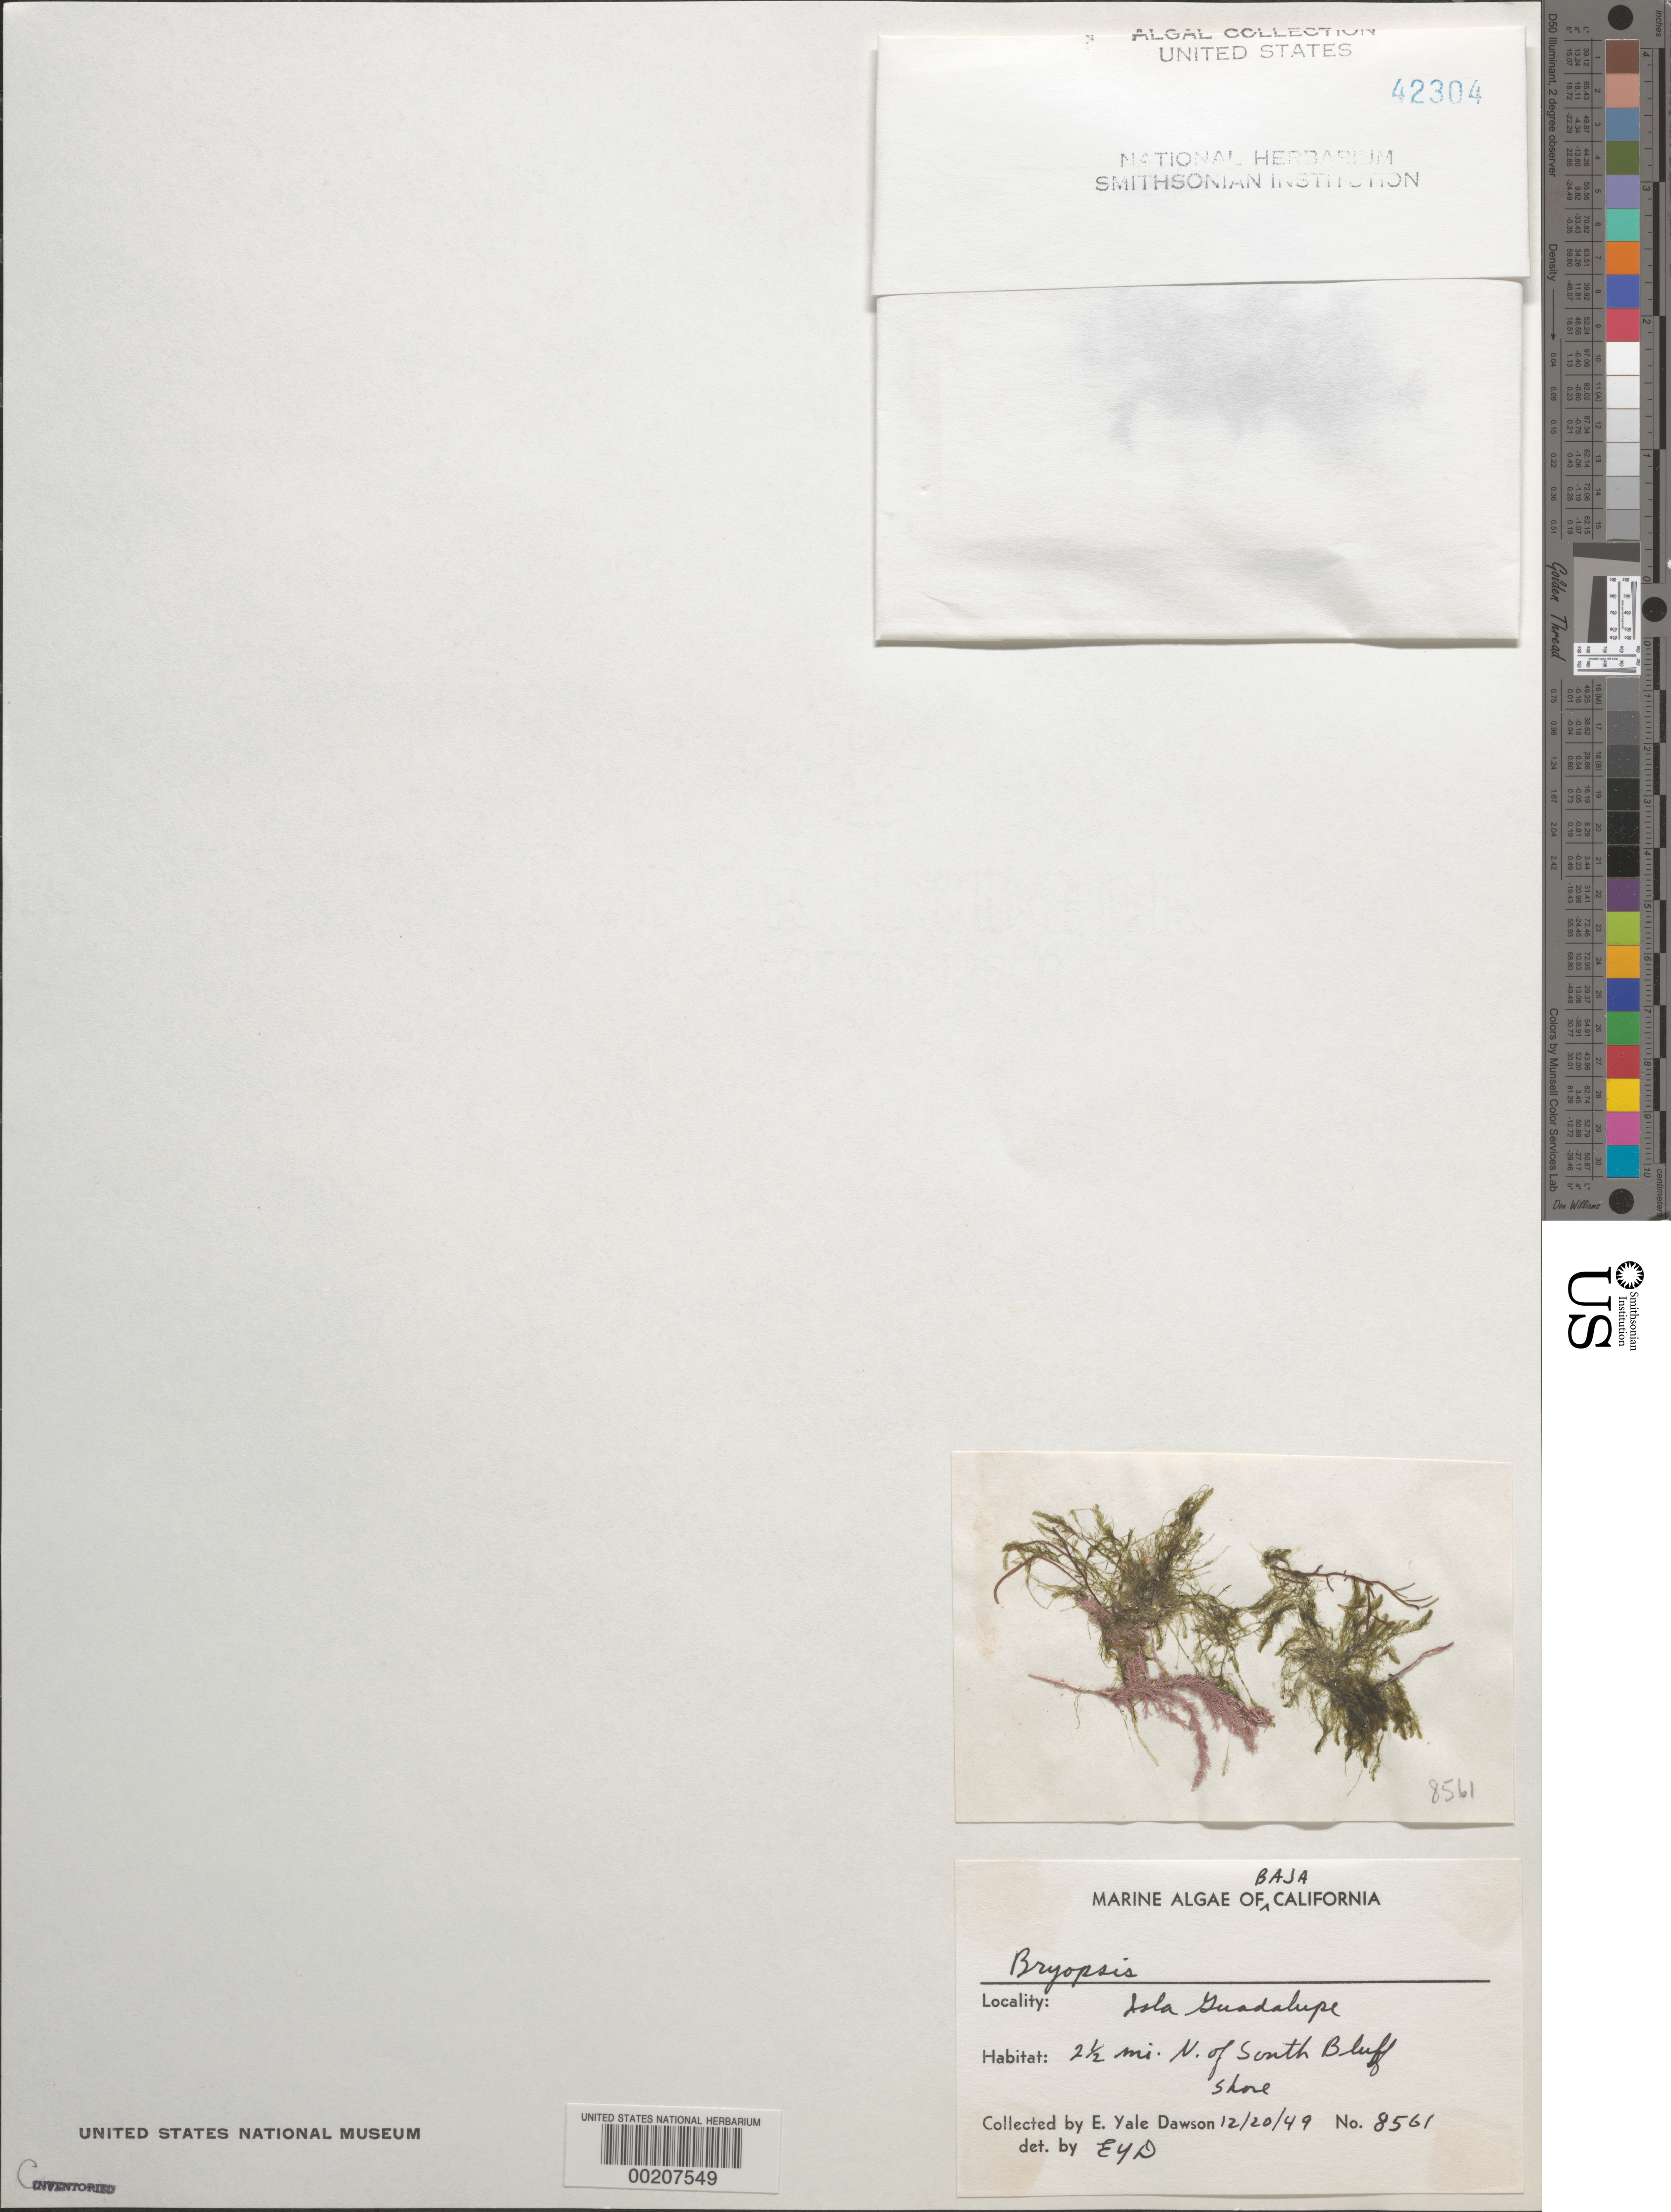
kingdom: Plantae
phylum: Chlorophyta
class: Ulvophyceae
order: Bryopsidales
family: Bryopsidaceae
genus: Bryopsis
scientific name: Bryopsis sp.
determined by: Dawson, E. Y.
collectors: E. Y. Dawson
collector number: EYD 8561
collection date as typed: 20 Dec 1949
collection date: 1949-12-20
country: Mexico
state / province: Baja California Norte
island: Isla Guadalupe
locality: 2.5 miles north of South Bluff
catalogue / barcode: US 42304